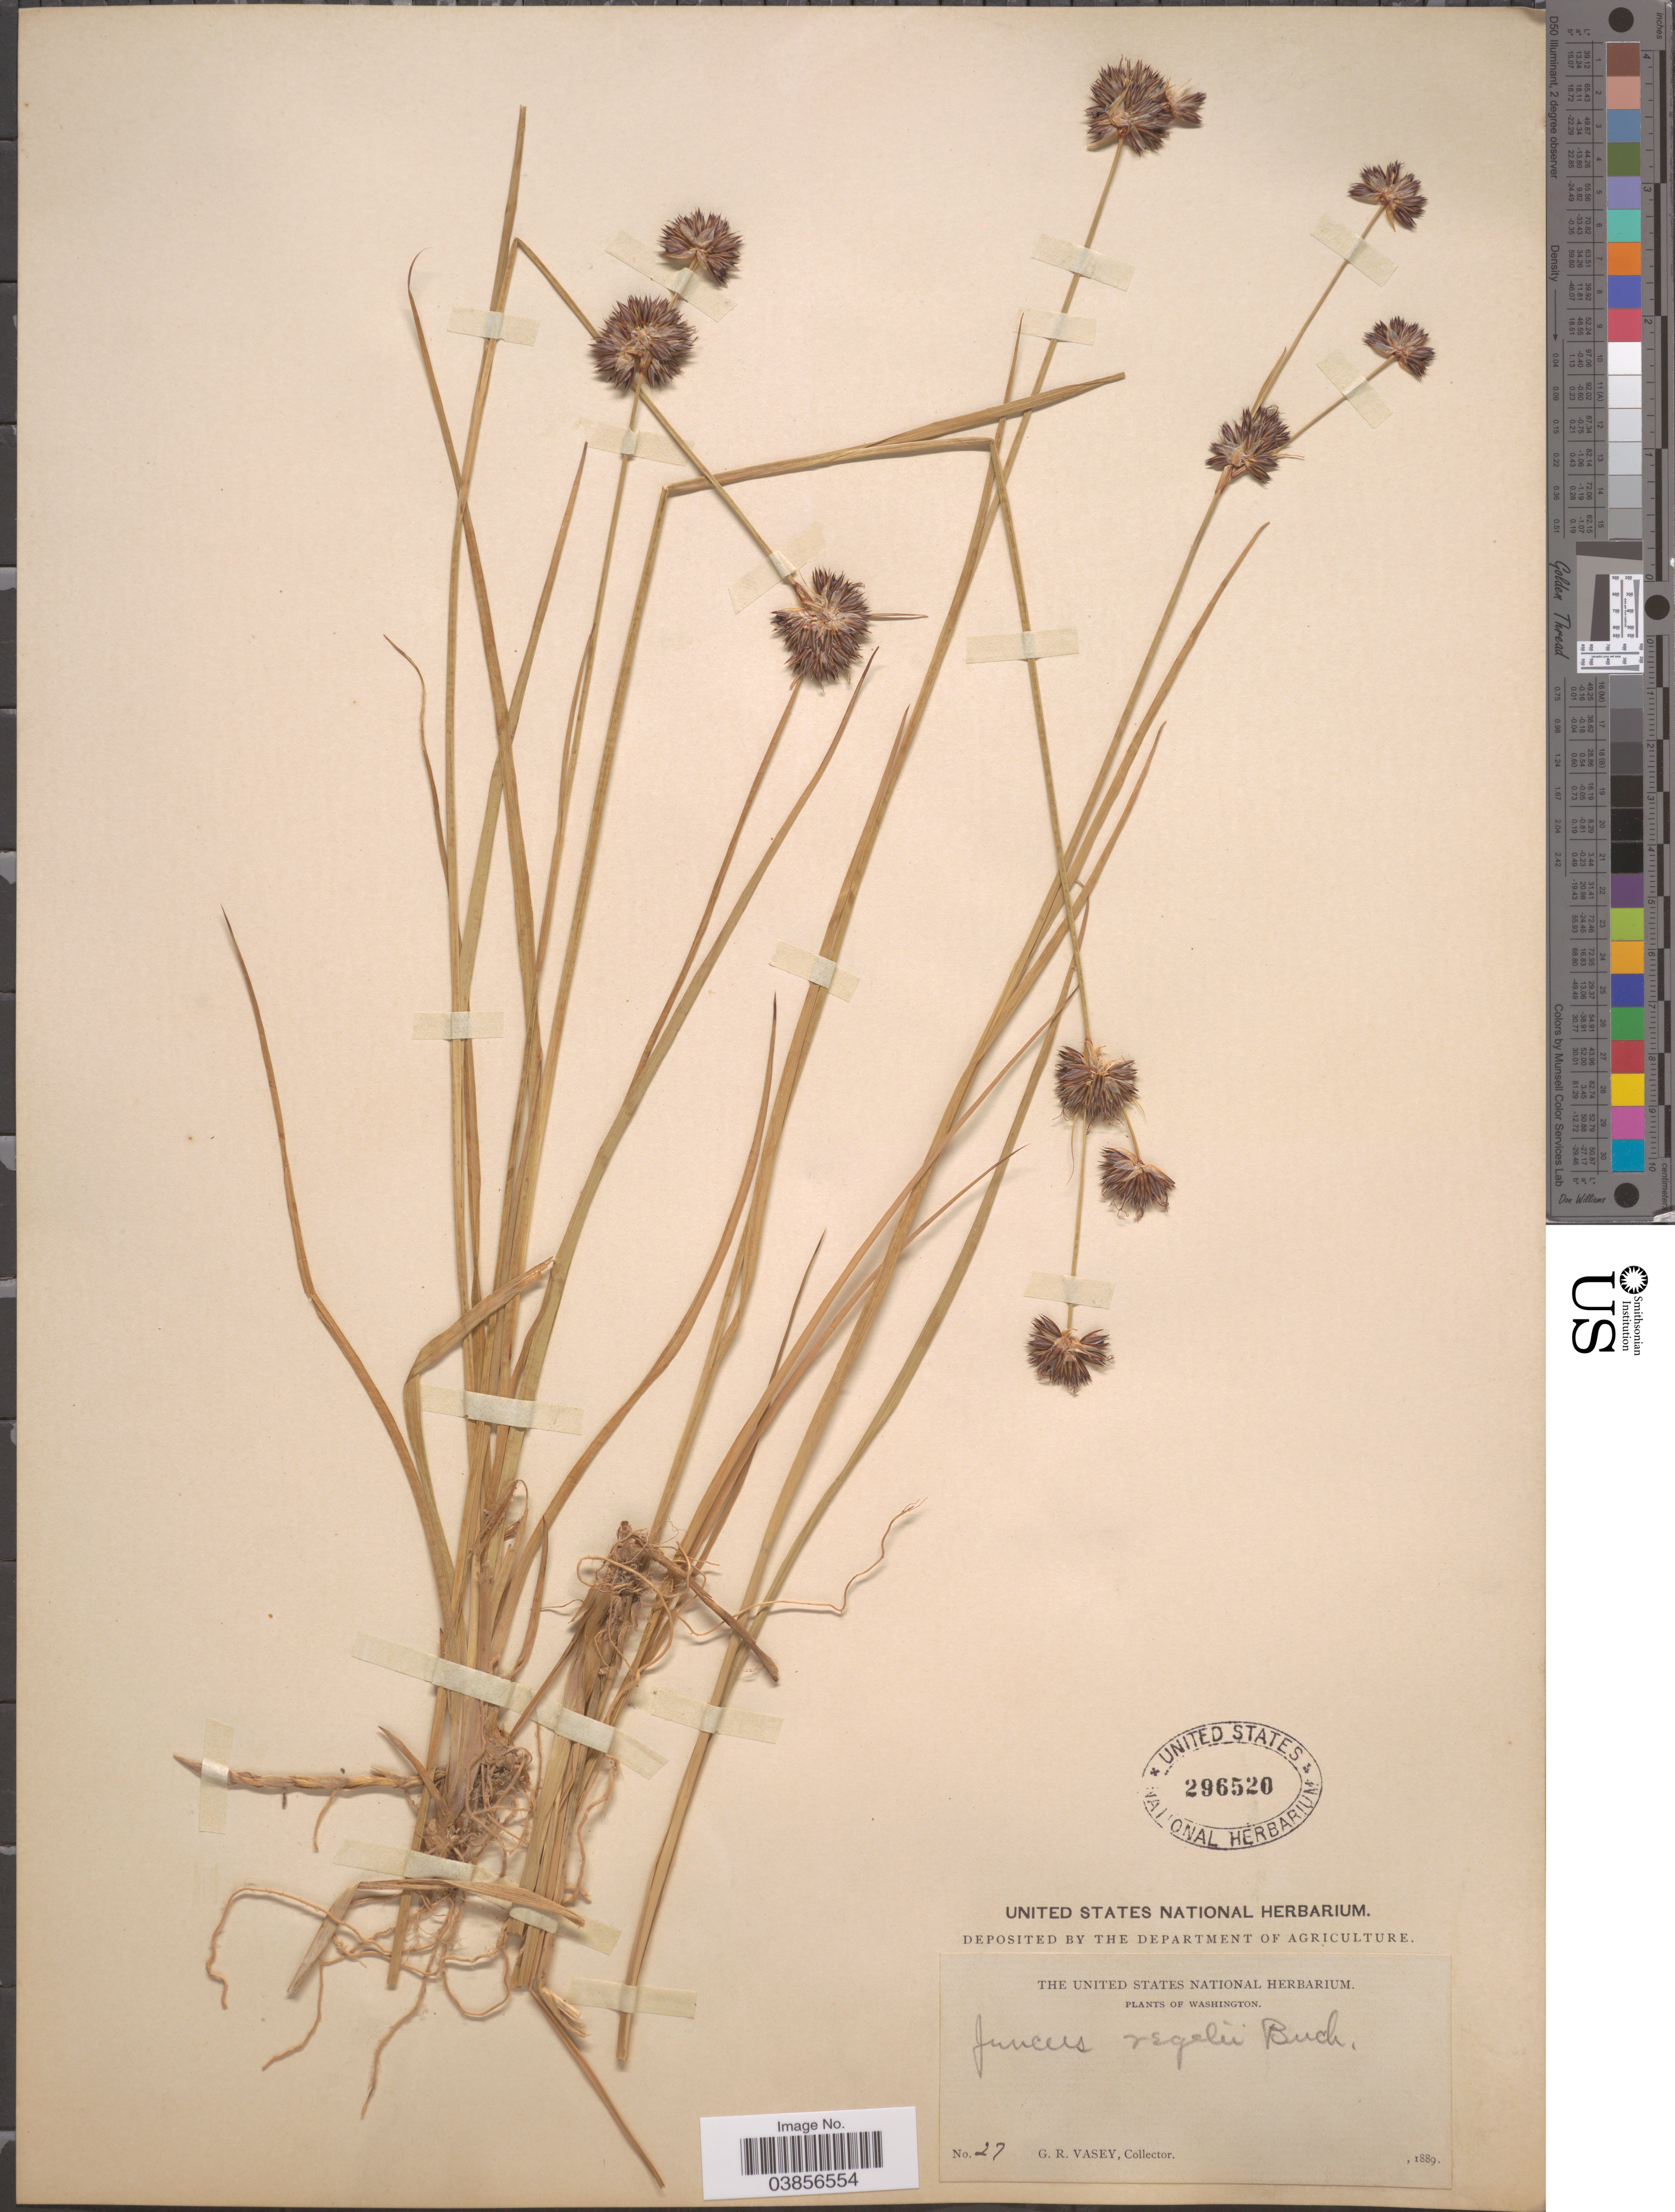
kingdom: Plantae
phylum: Tracheophyta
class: Liliopsida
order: Poales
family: Juncaceae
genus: Juncus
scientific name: Juncus regelii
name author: Buchenau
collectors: G. R. Vasey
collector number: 27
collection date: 1889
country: United States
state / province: Washington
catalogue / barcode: US 296520